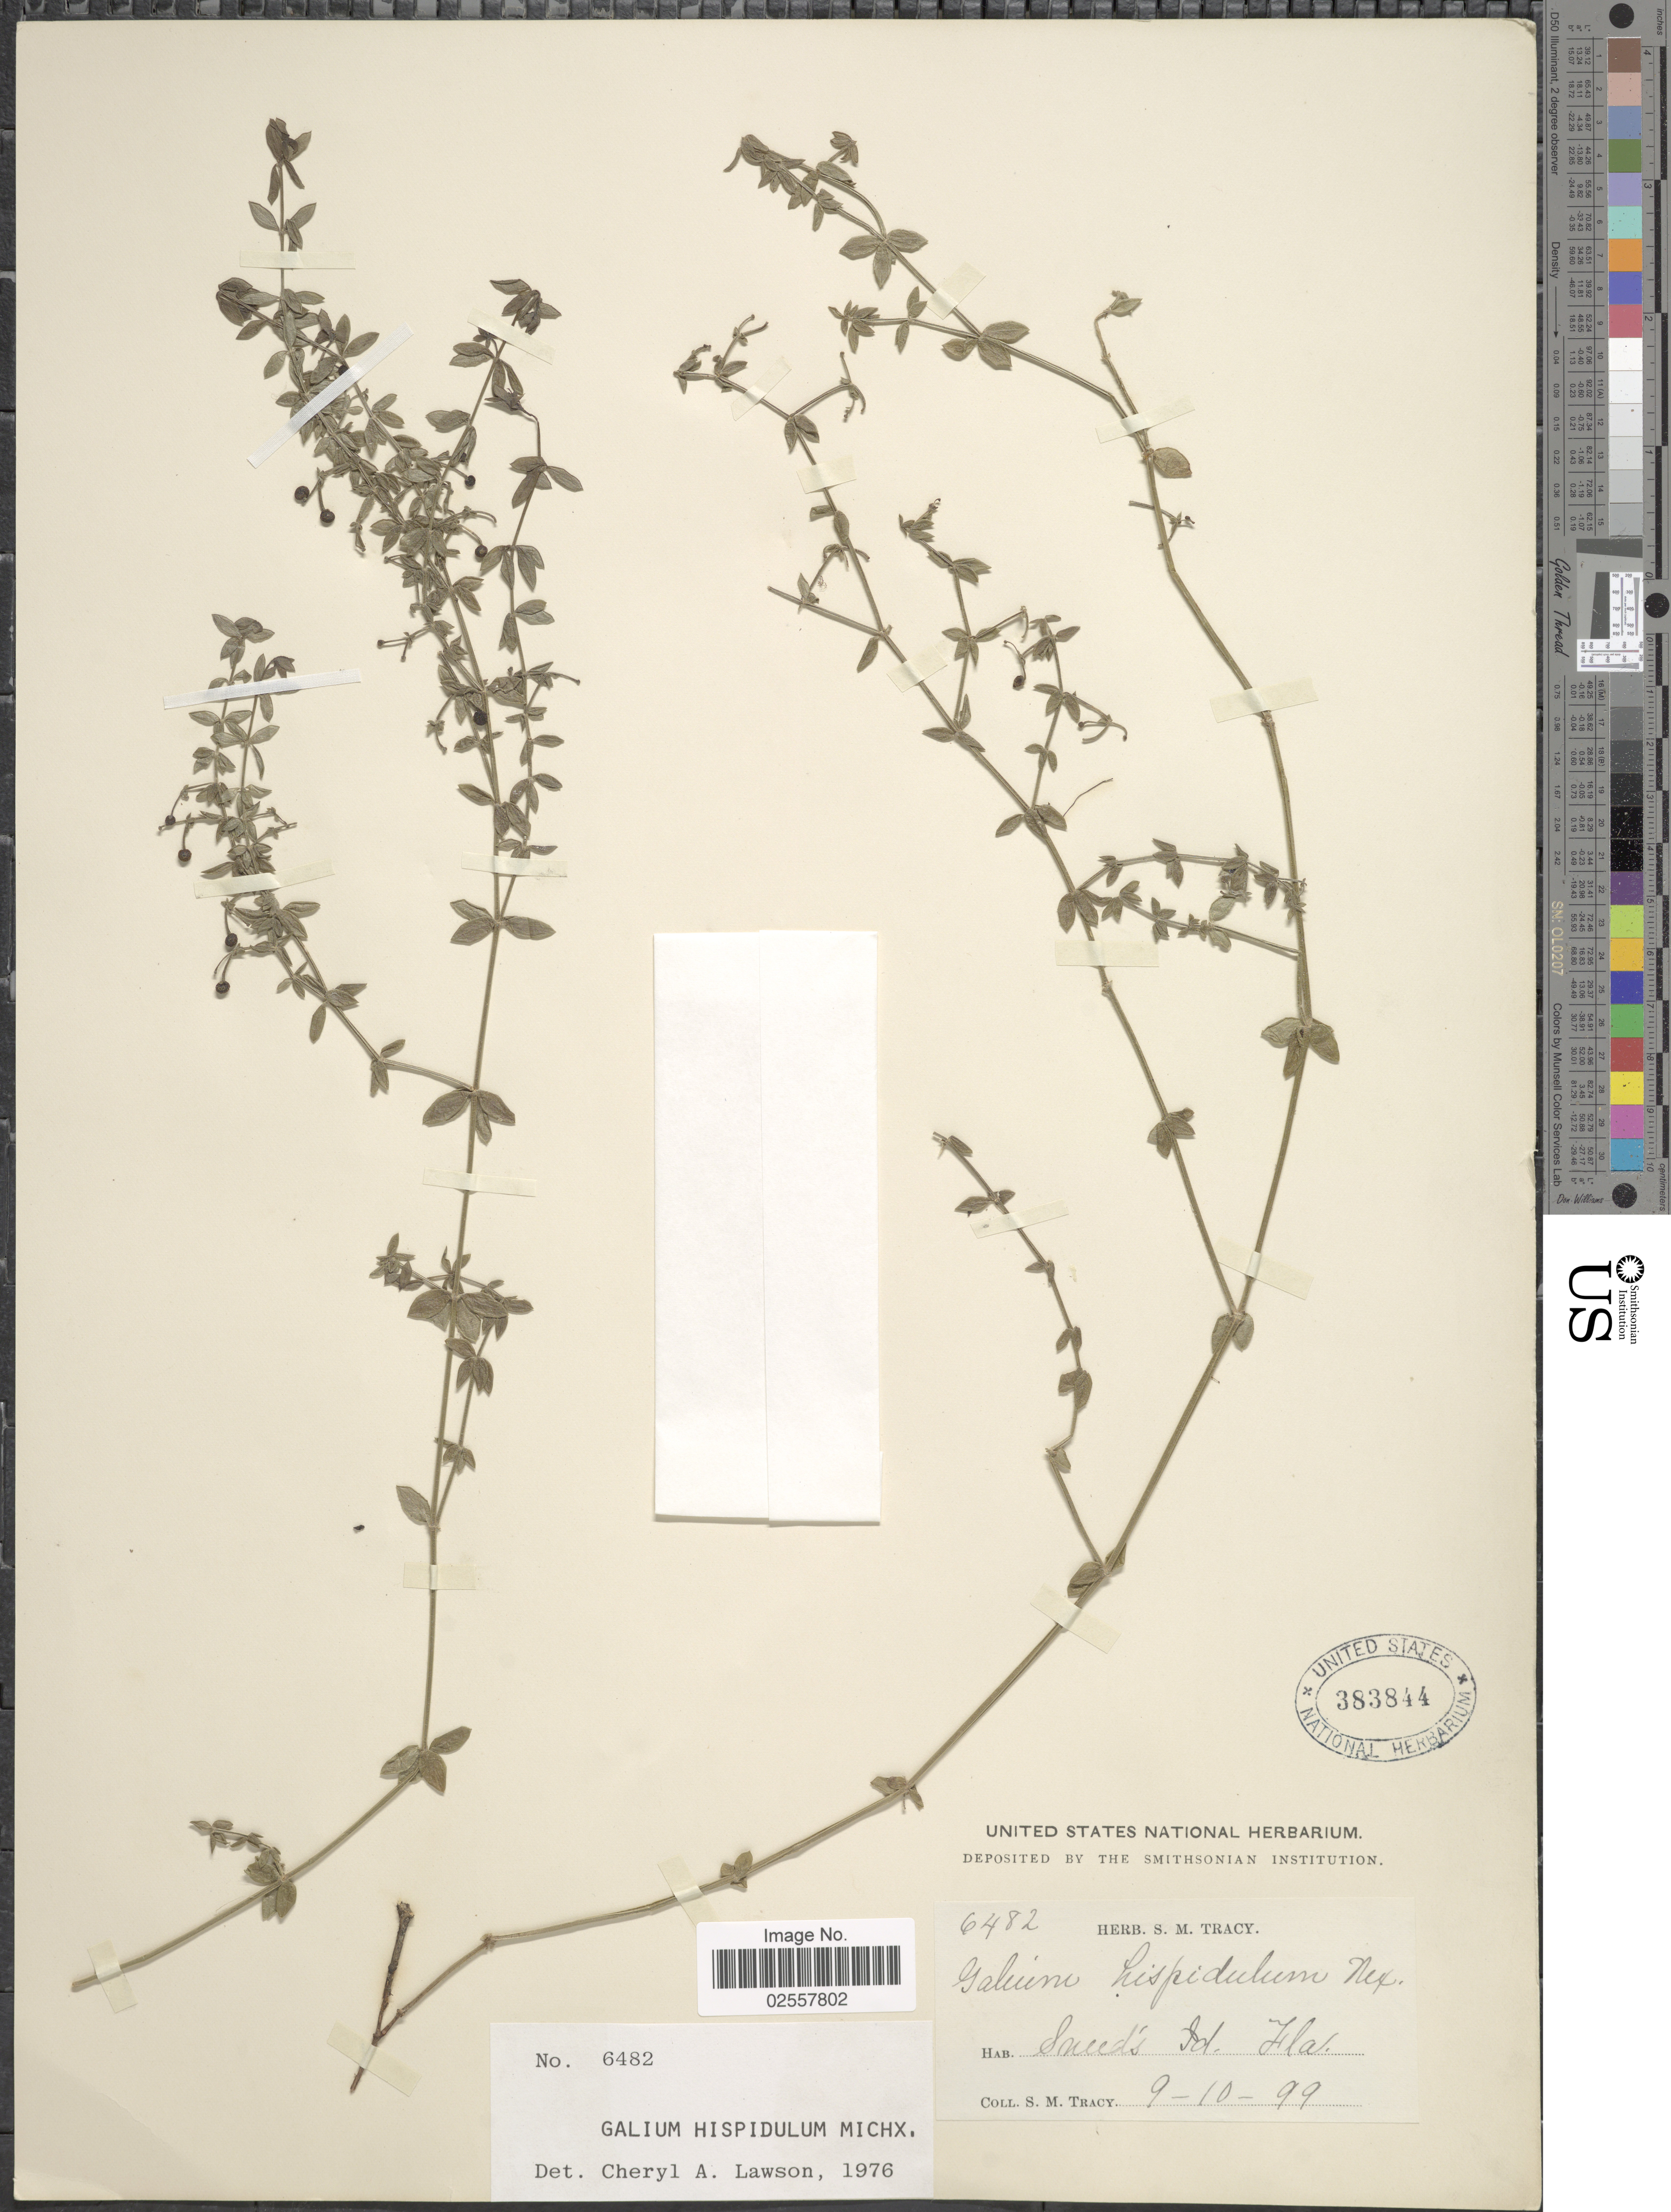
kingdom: Plantae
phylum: Tracheophyta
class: Magnoliopsida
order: Gentianales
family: Rubiaceae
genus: Galium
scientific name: Galium hispidulum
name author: Michx.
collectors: S. M. Tracy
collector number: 6482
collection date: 1899-09-10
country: United States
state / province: Florida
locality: Sneed's Id.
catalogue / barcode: US 383844